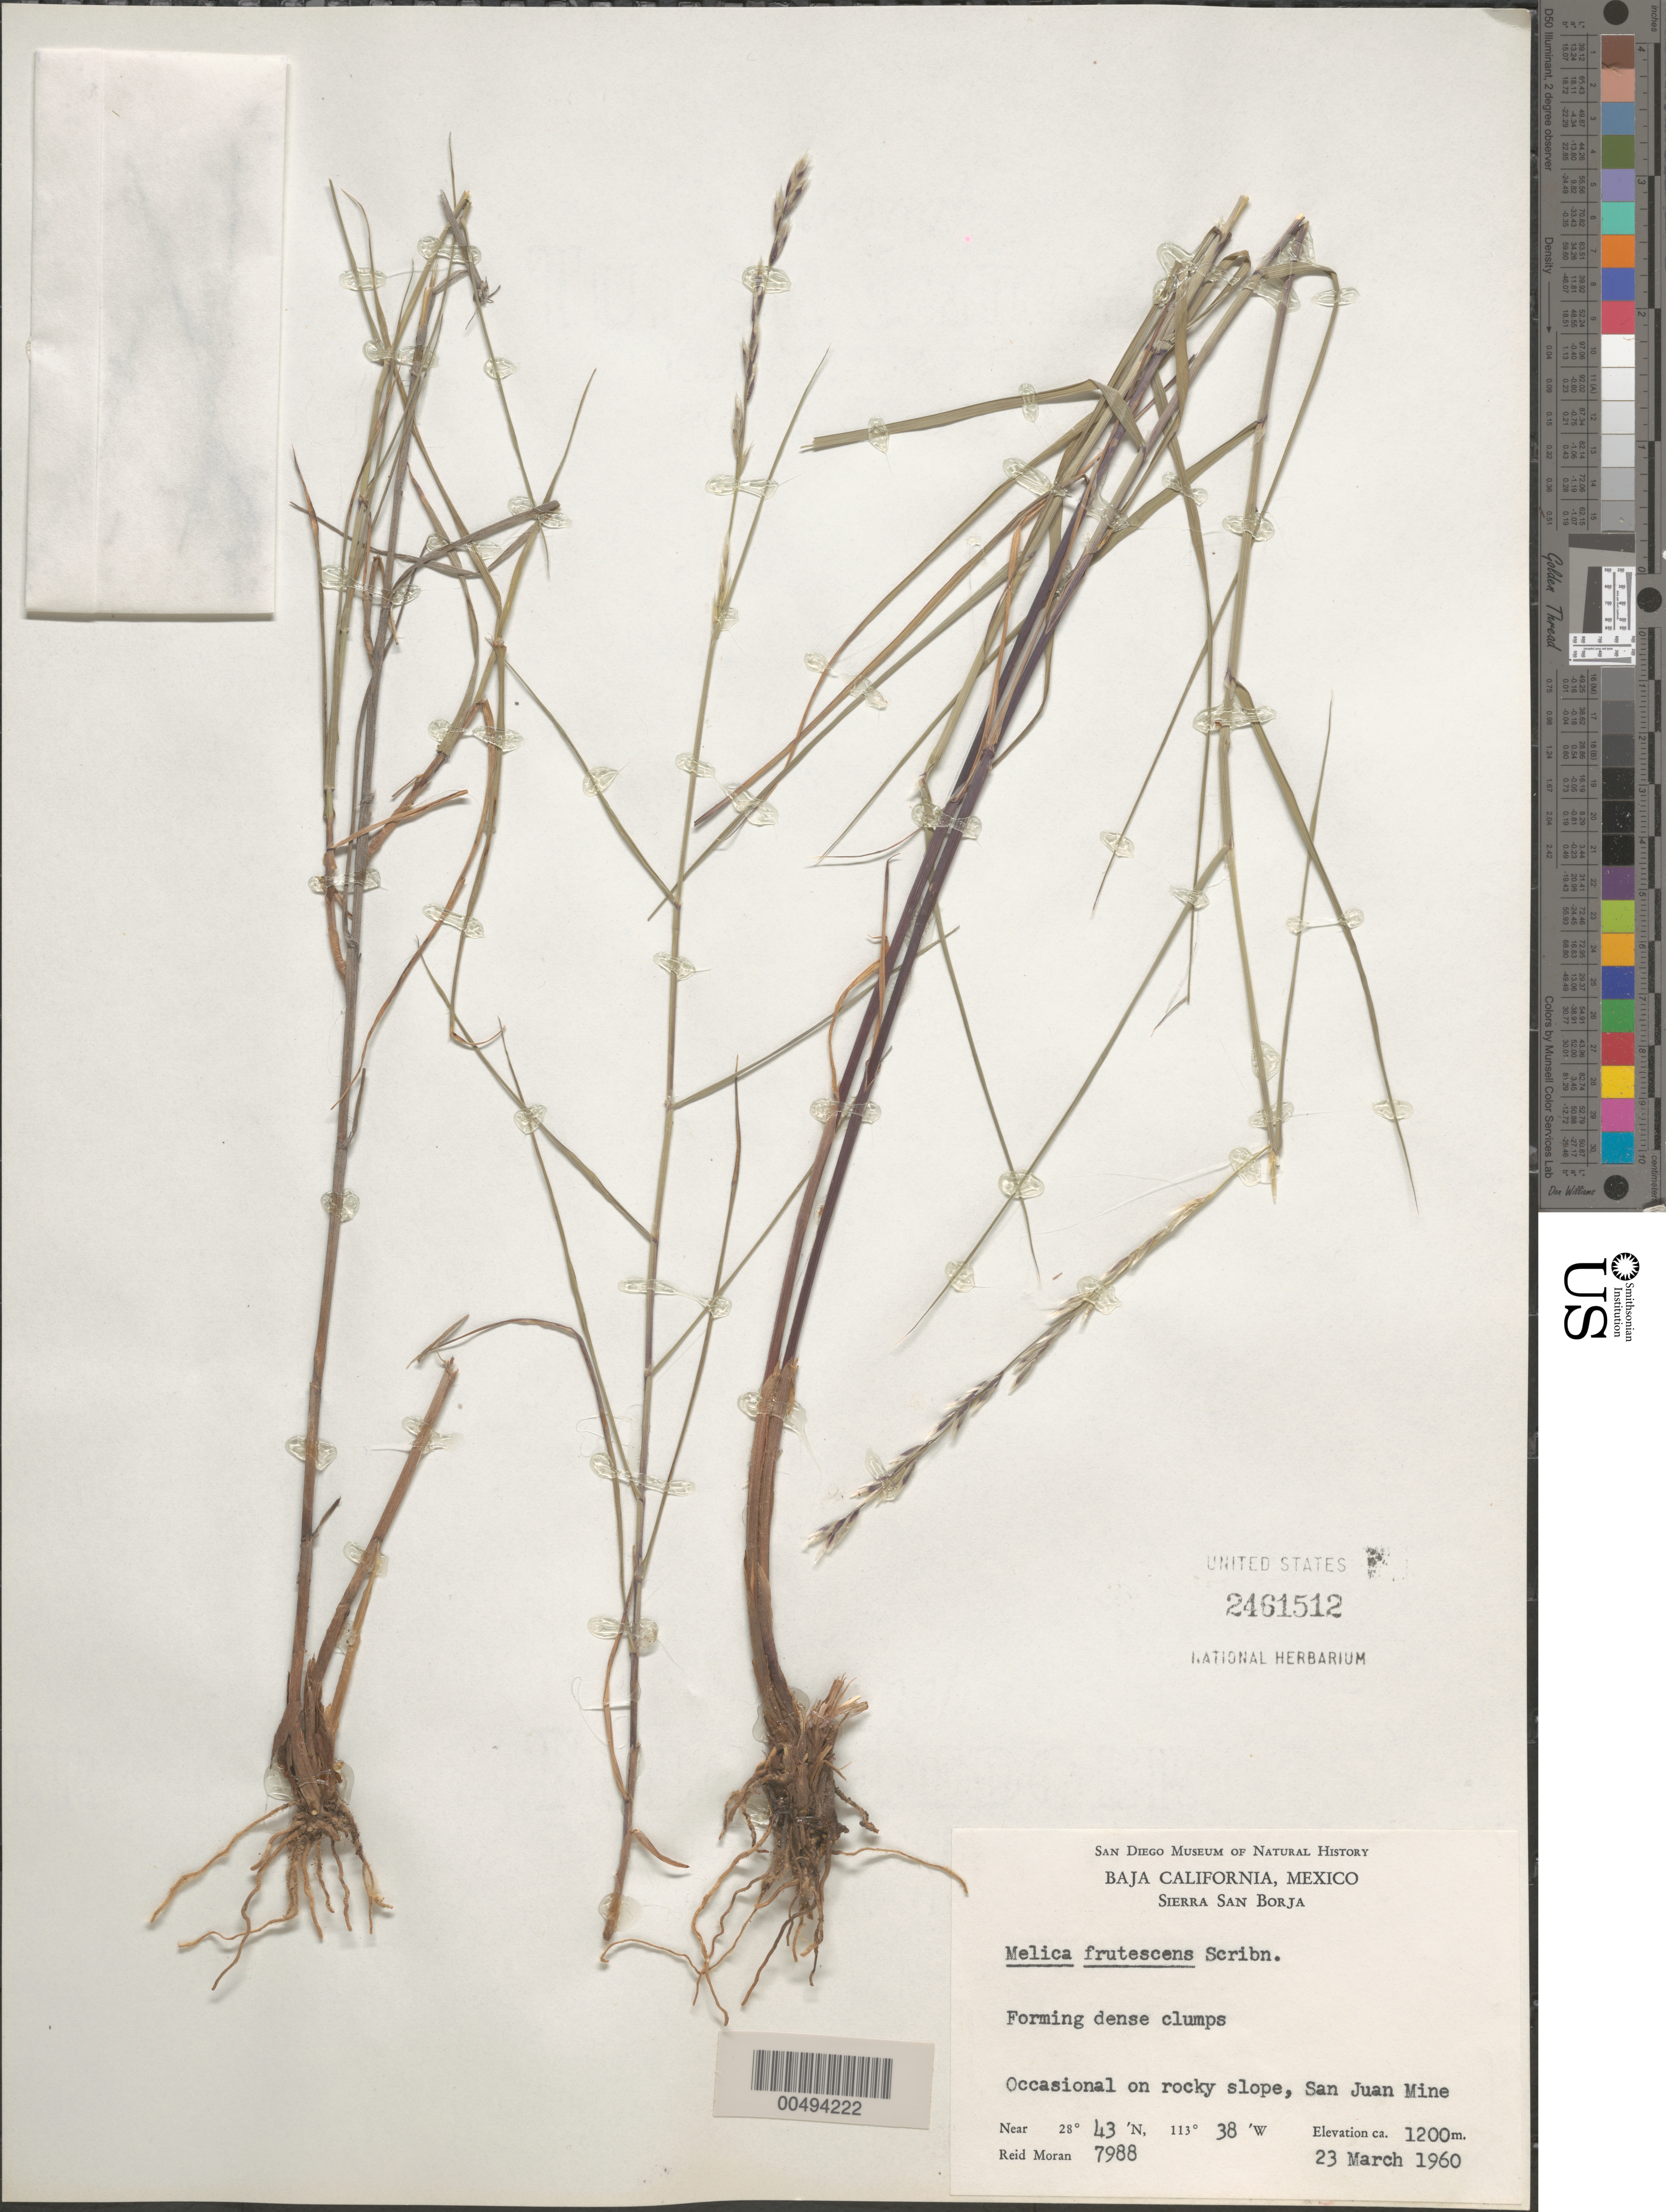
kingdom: Plantae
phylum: Tracheophyta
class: Liliopsida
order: Poales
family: Poaceae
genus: Melica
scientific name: Melica frutescens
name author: Scribn.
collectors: R. V. Moran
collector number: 7988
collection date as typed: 23 Mar 1960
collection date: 1960-03-23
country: Mexico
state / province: Baja California Norte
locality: Sierra San Borja, San Juan Mine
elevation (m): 1200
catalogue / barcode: US 2461512